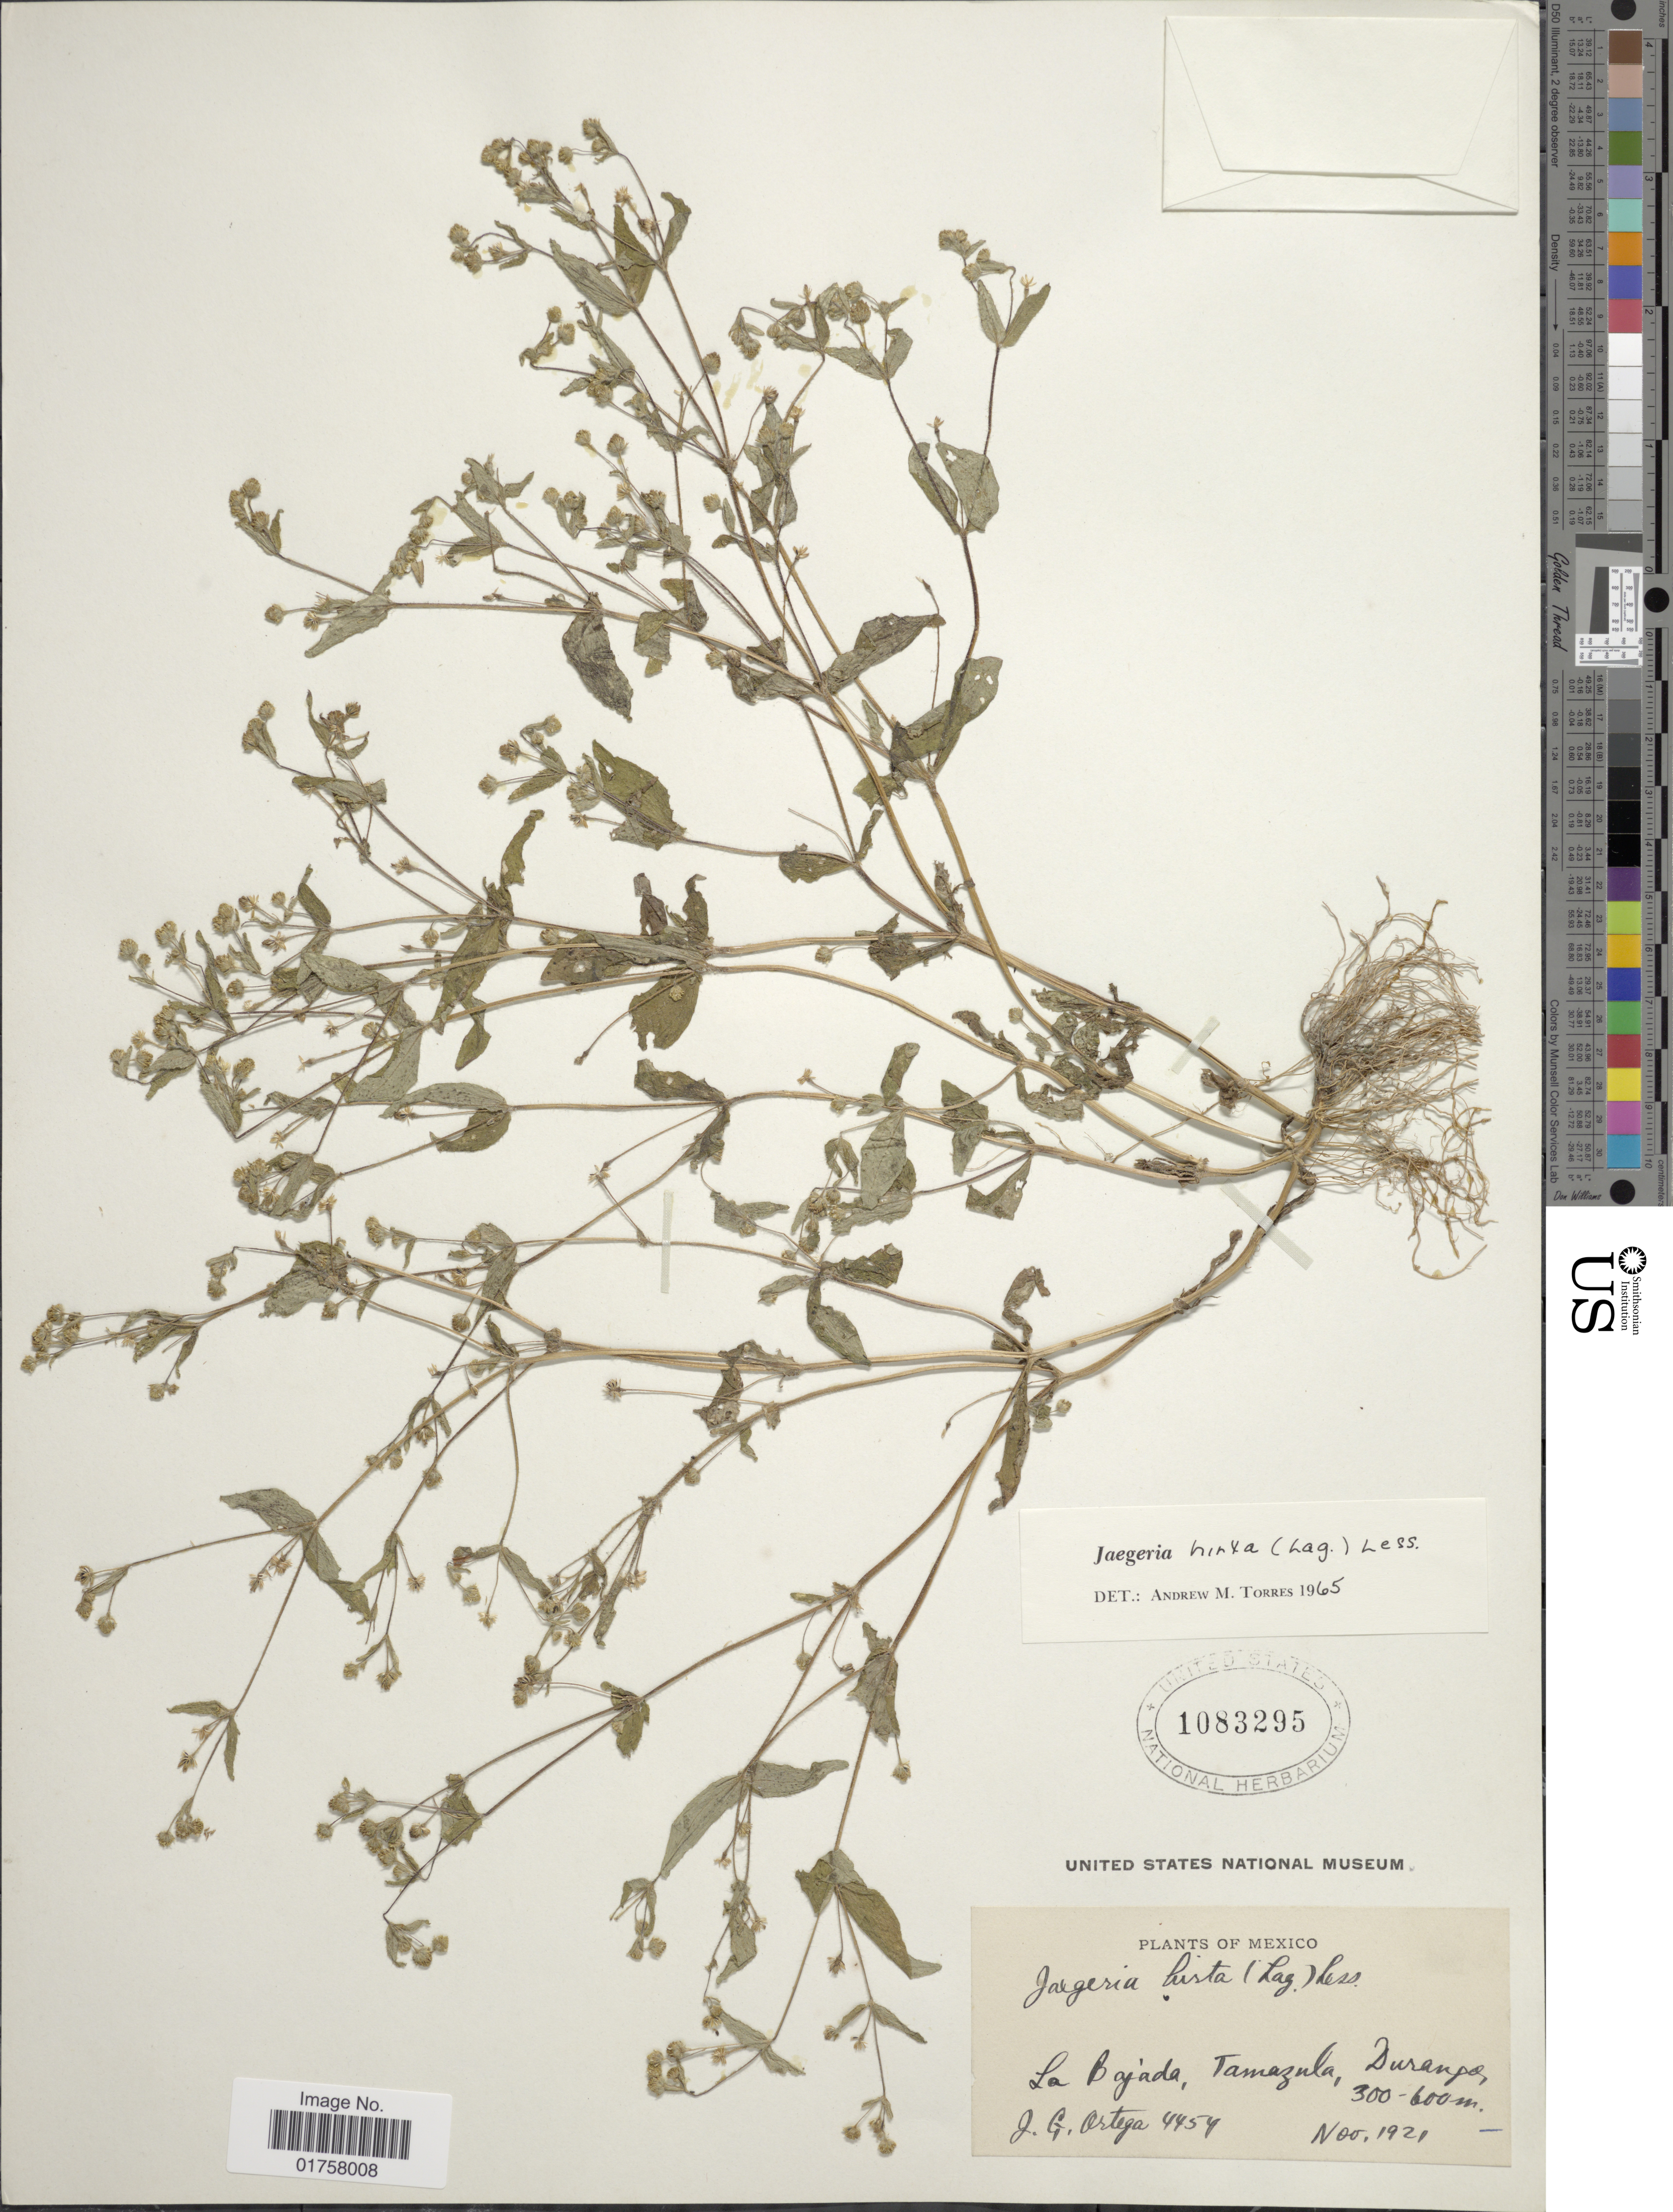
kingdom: Plantae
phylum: Tracheophyta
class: Magnoliopsida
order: Asterales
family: Asteraceae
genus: Jaegeria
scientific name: Jaegeria hirta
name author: (Lag.) Less.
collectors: J. Ortega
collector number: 4454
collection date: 1921-11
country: Mexico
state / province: Durango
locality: La Bajada, Tamazula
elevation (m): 300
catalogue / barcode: US 1083295